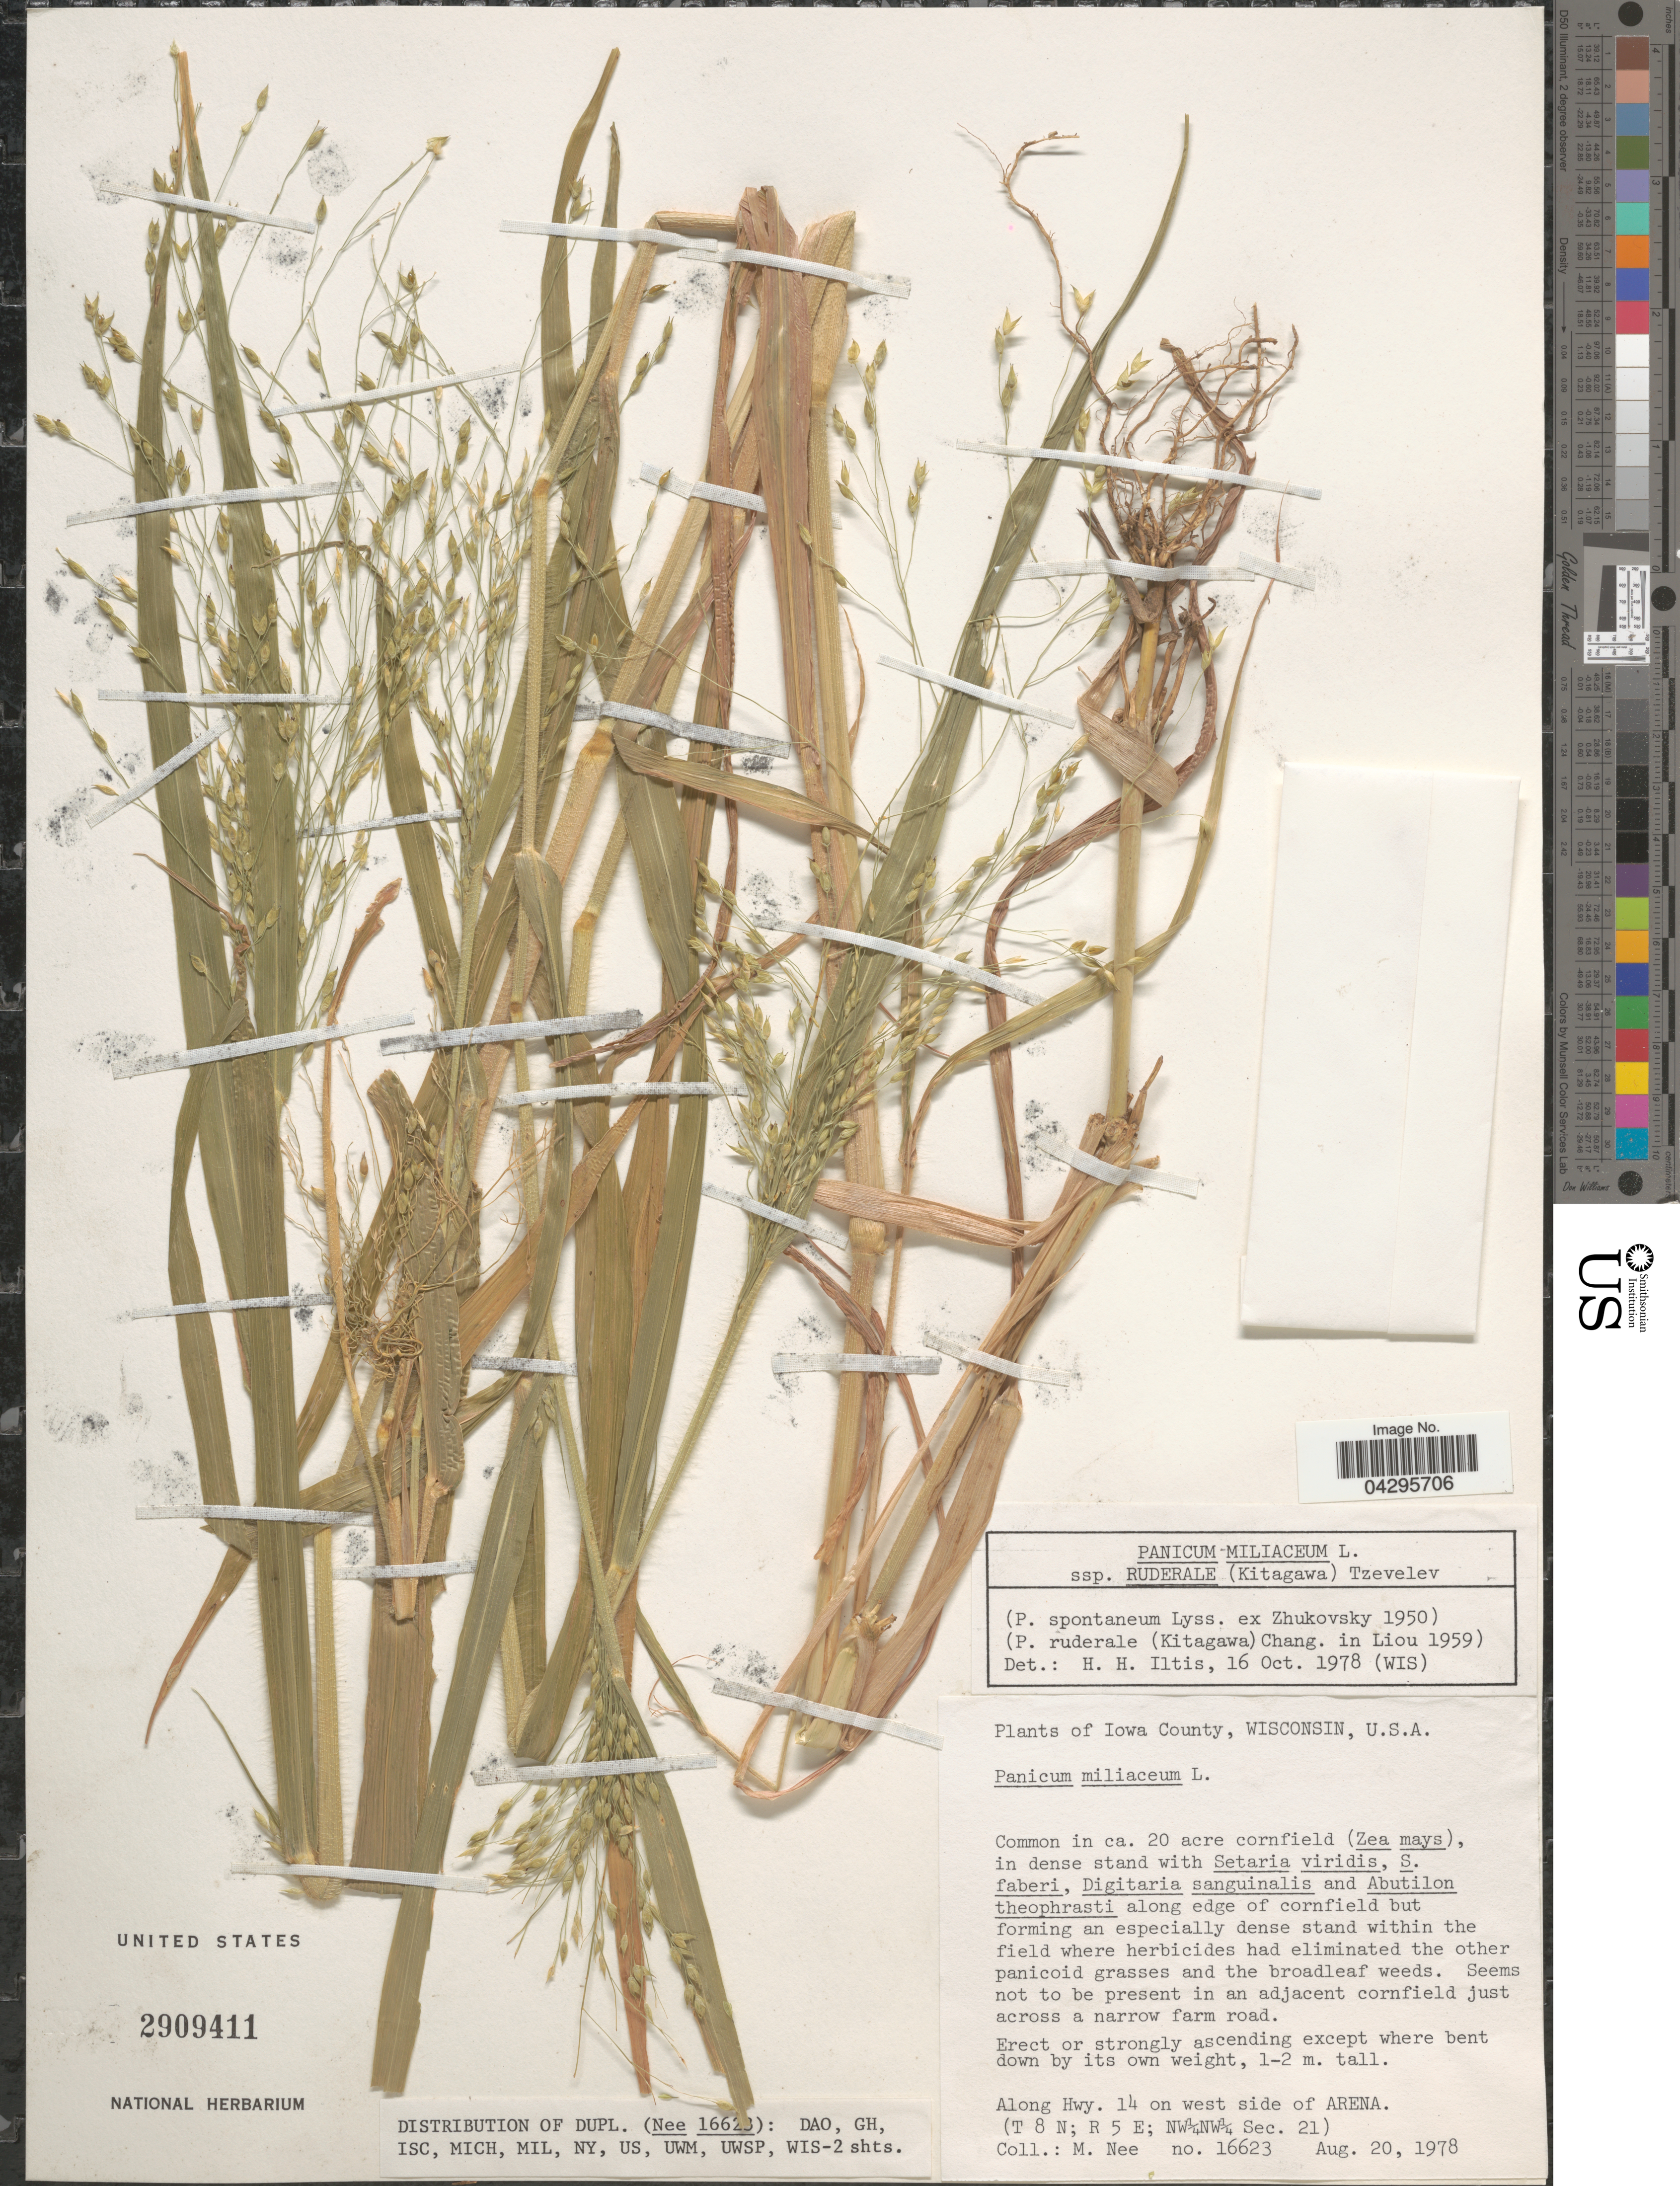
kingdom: Plantae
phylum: Tracheophyta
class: Liliopsida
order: Poales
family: Poaceae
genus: Panicum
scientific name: Panicum miliaceum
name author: L.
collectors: M. Nee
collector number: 16623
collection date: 1978-08-20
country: United States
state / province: Wisconsin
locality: Iowa County. Common in ca. 20 acre cornfield (Zea mays), in dense stand. Along Hwy. 14 on west side of Arena. (T 8 N; R 5 E; NW¼NW¼ Sec. 21).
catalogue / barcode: US 2909411